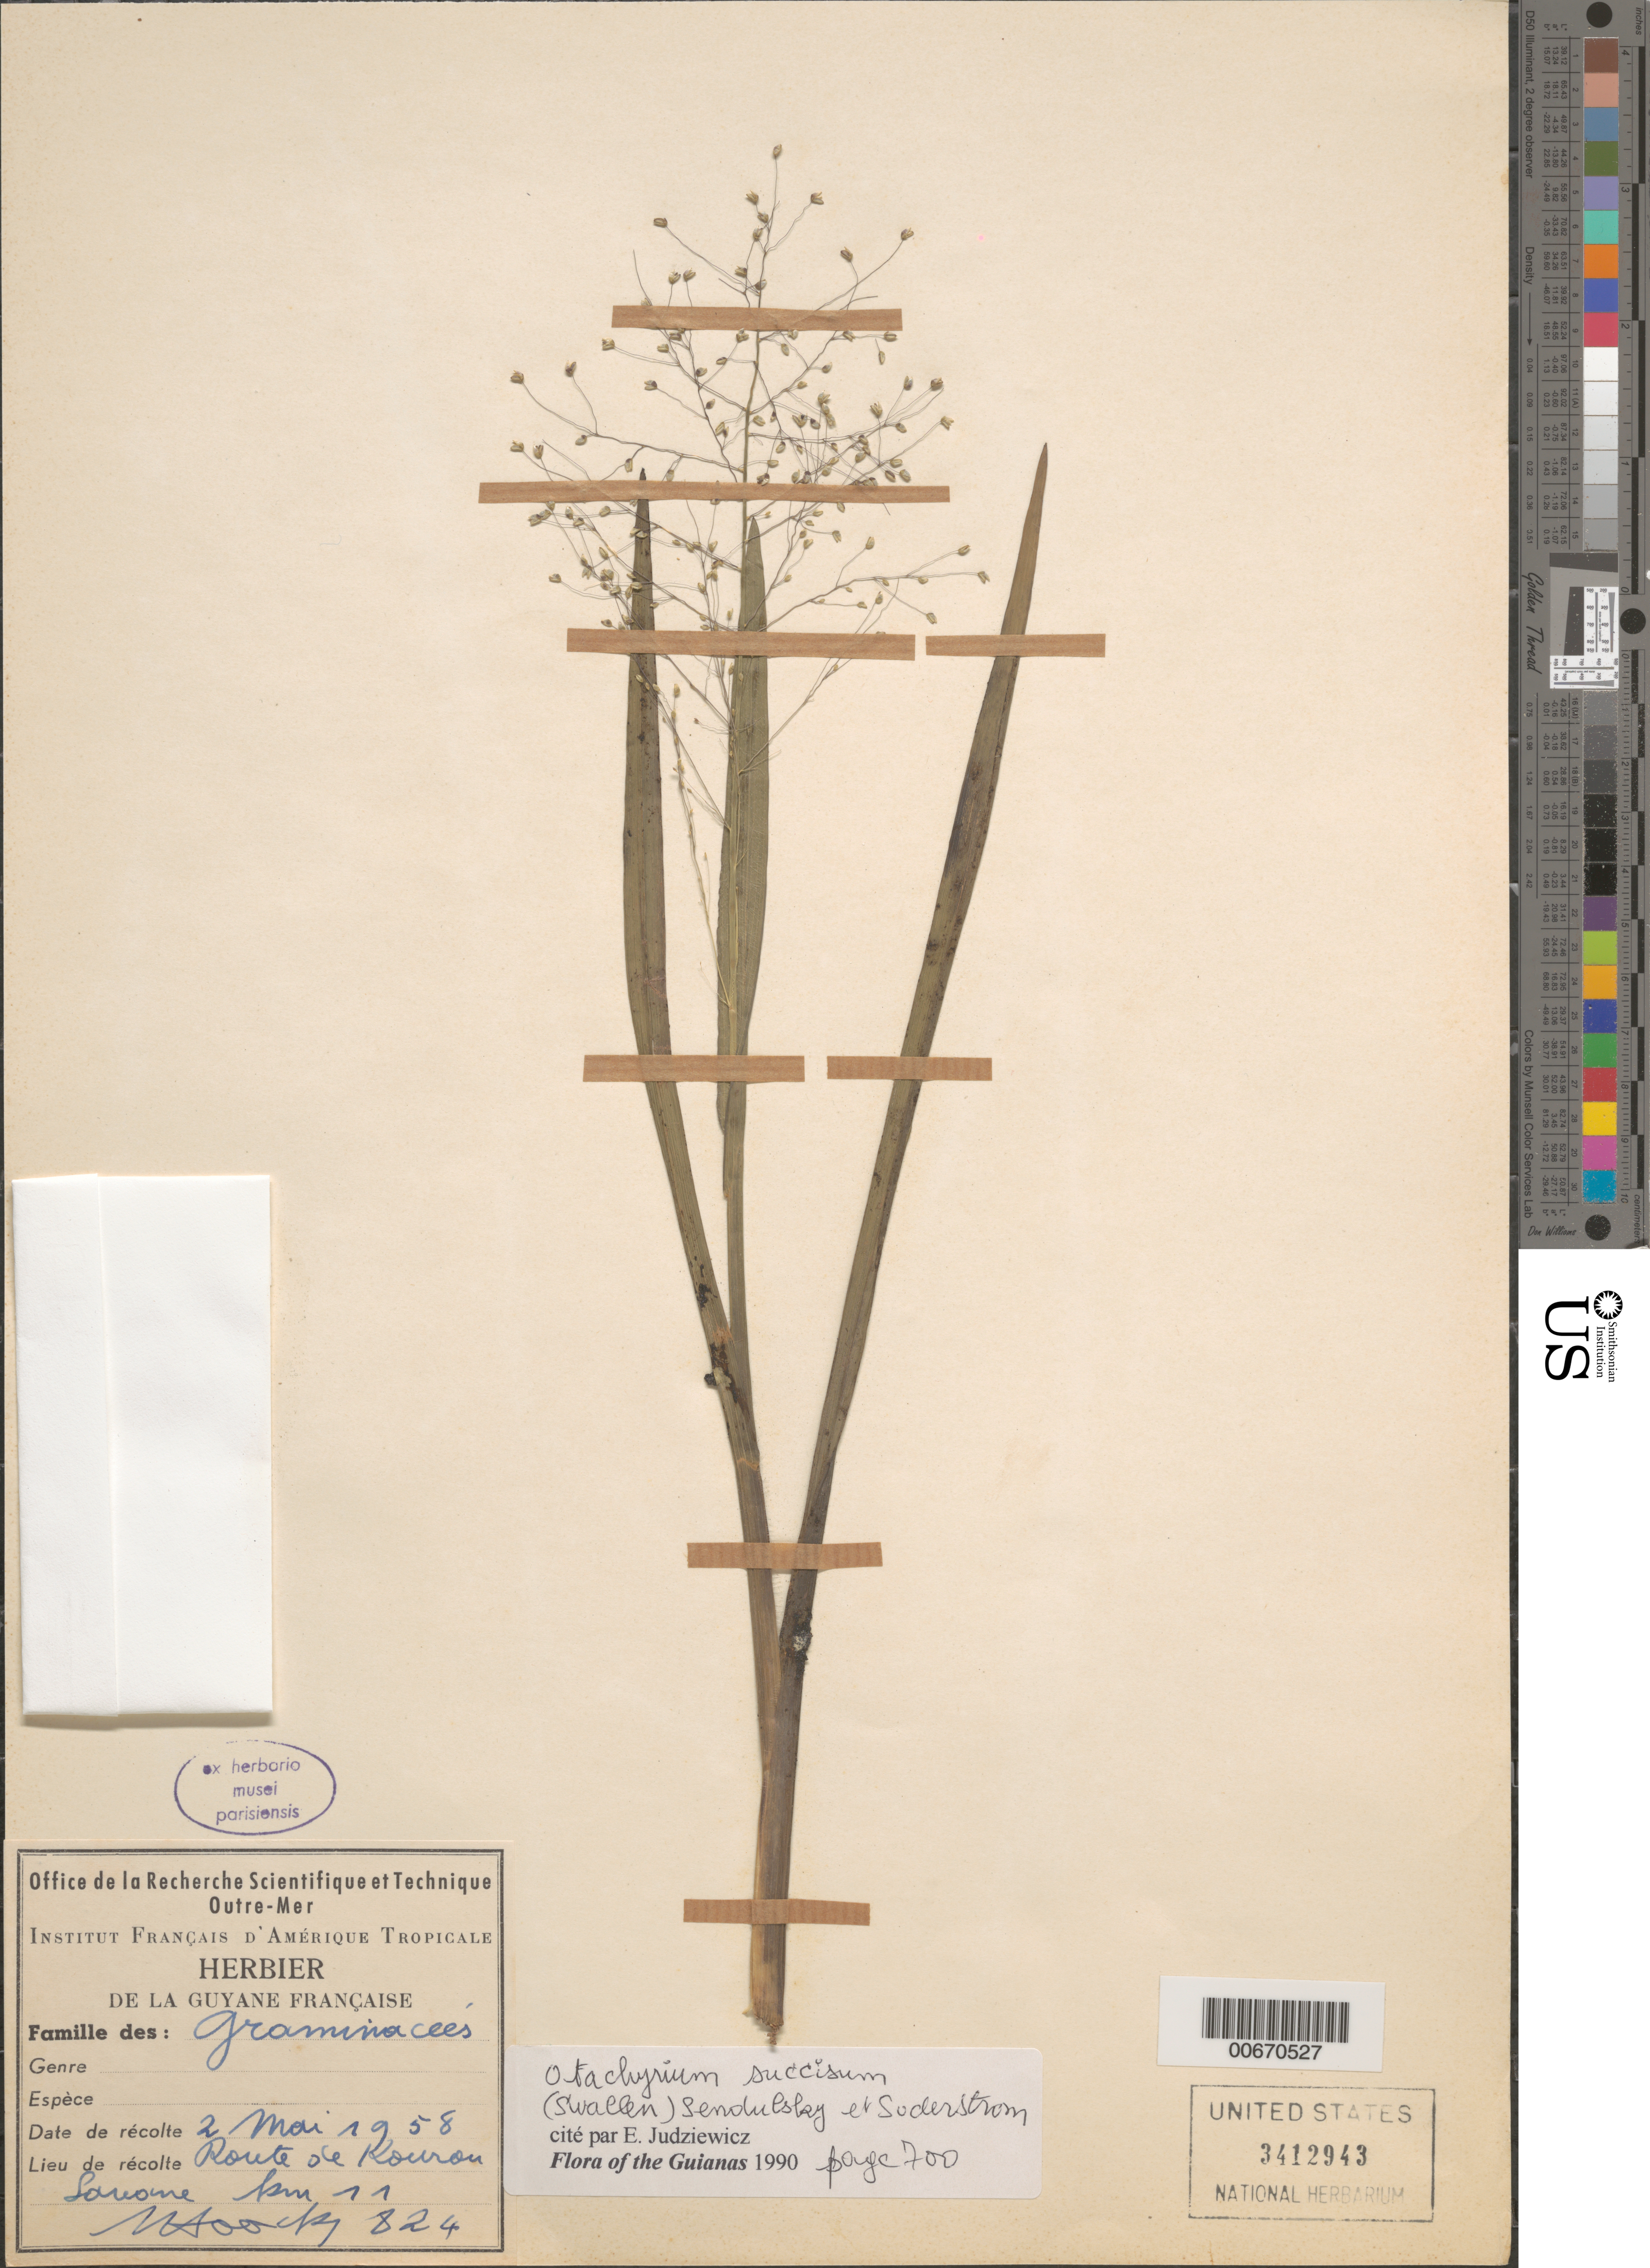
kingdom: Plantae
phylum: Tracheophyta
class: Liliopsida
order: Poales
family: Poaceae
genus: Otachyrium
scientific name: Otachyrium succisum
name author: (Swallen) Send. & Soderstr.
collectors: J. Hoock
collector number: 824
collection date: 1958-05-02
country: French Guiana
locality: Guyane Française. Route de Kourou Savane km 11.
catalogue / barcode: US 3412943